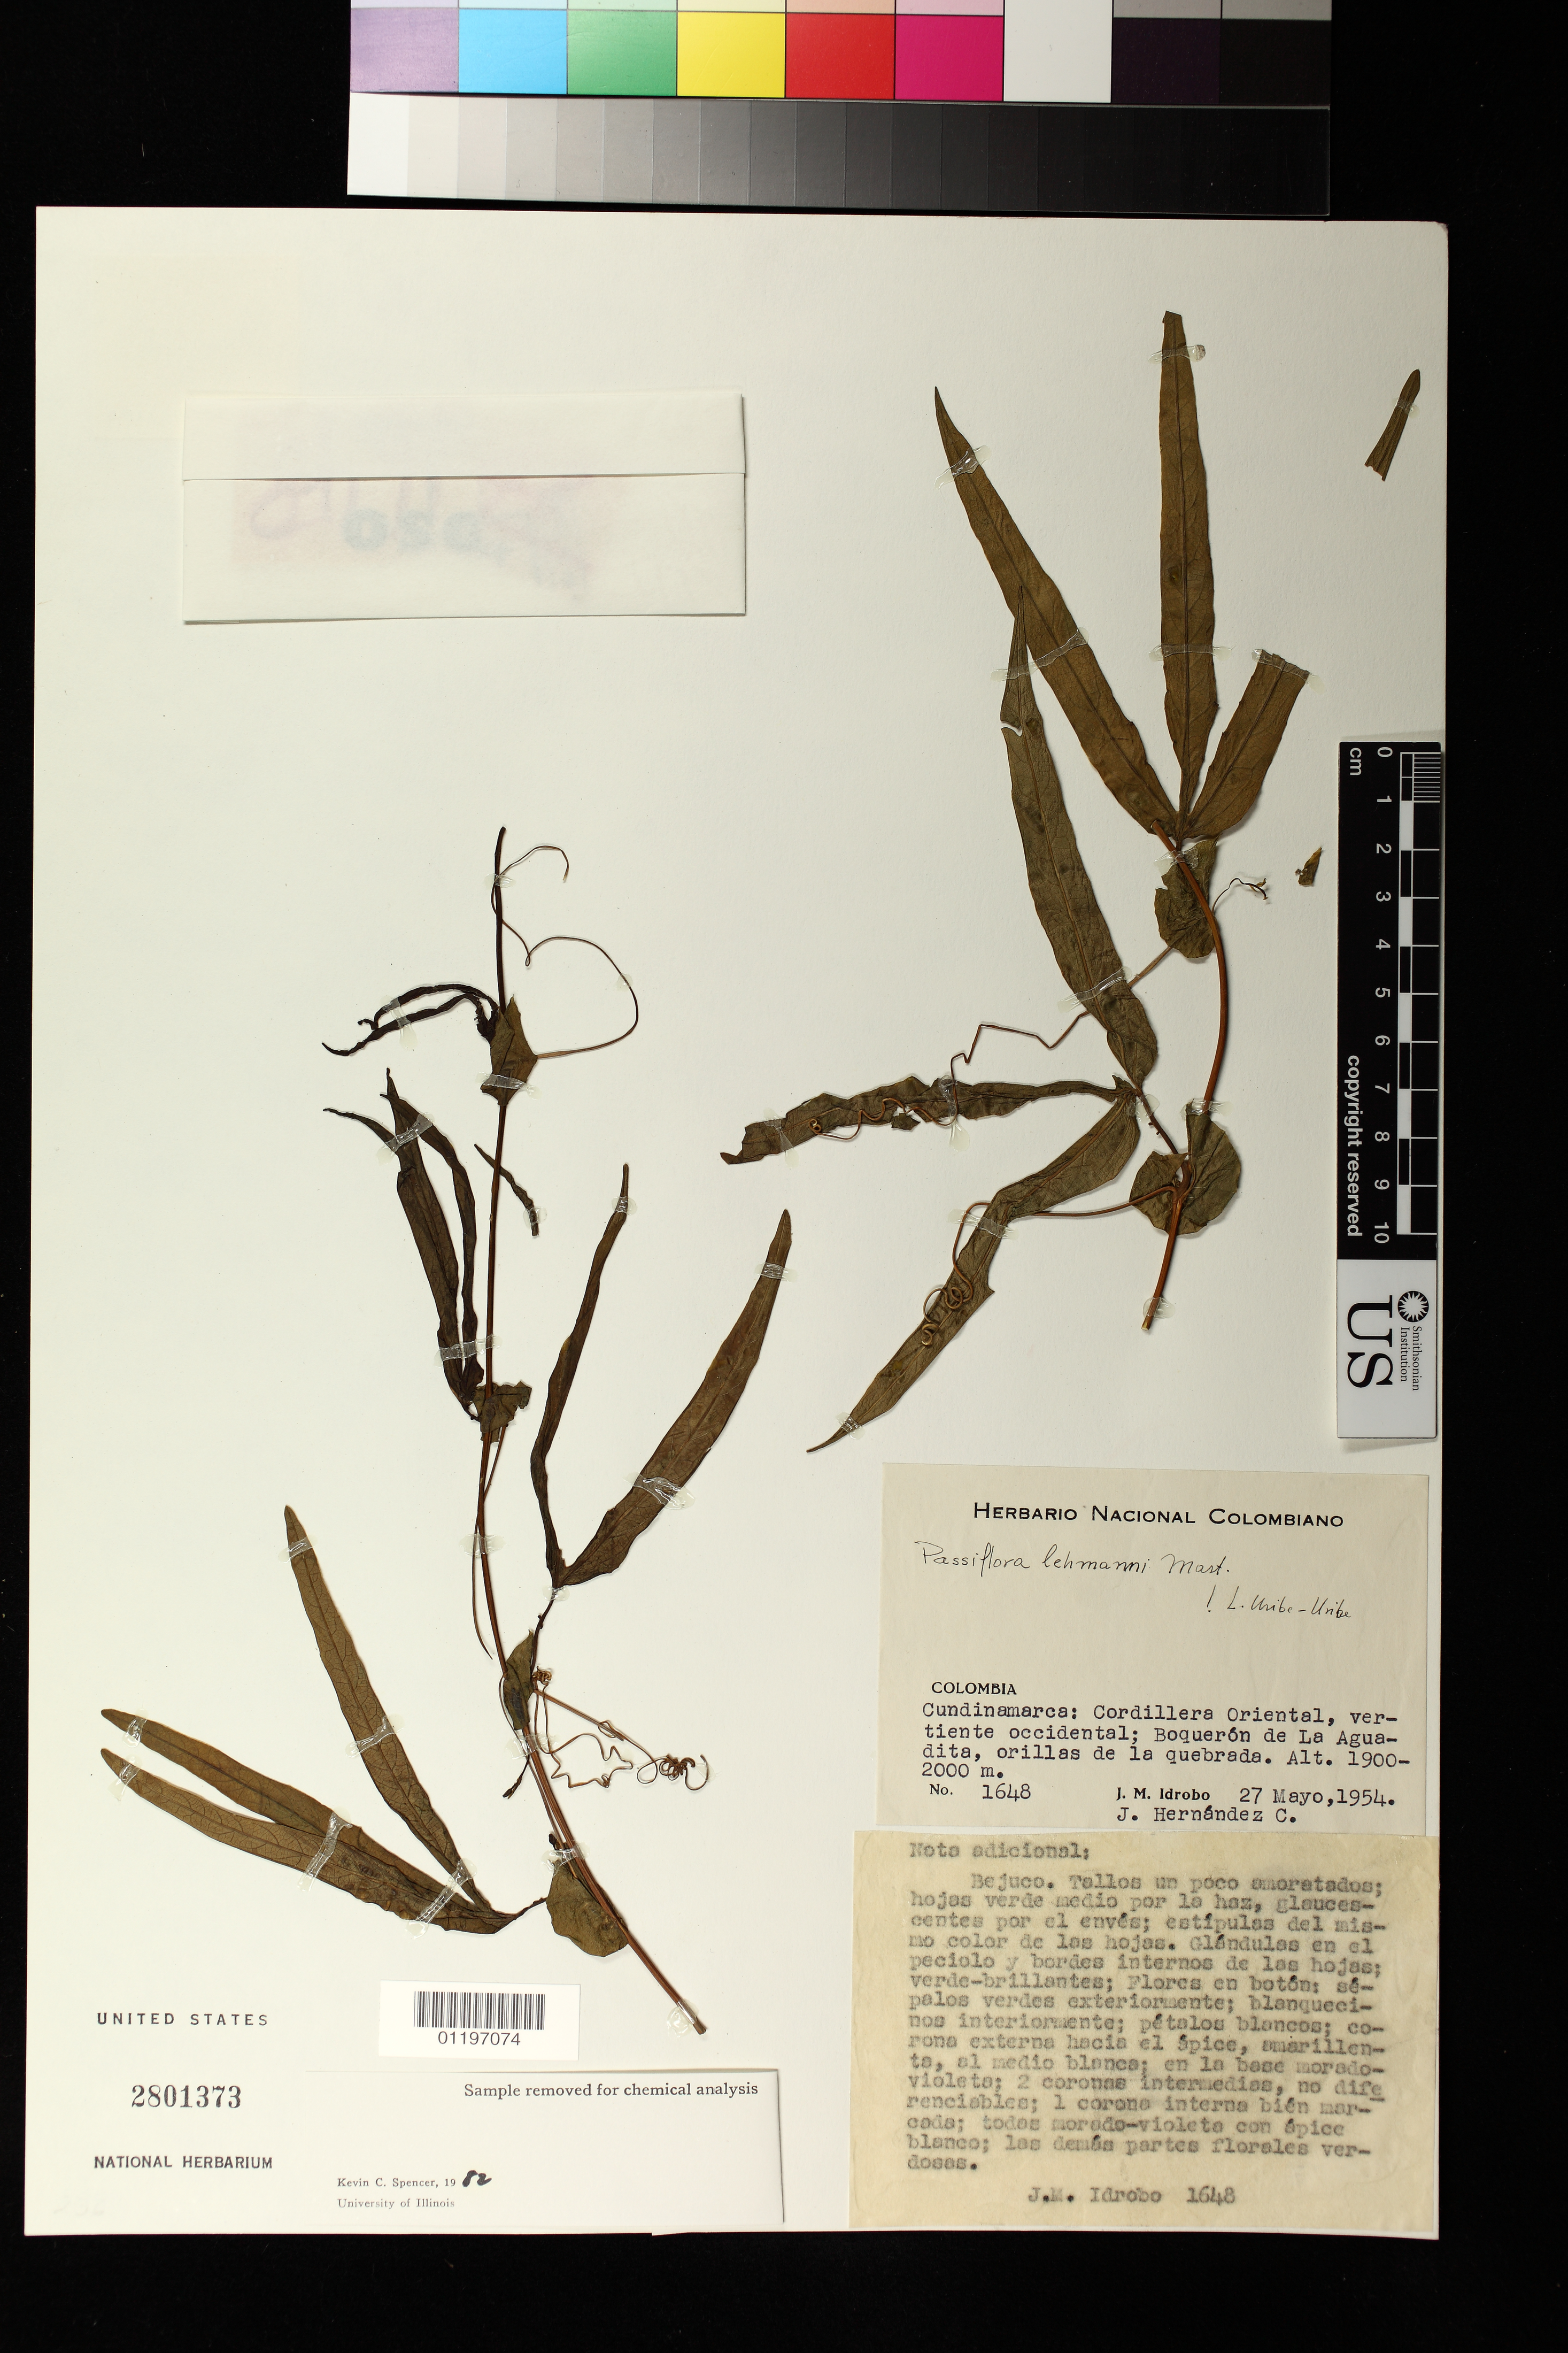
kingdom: Plantae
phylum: Tracheophyta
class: Magnoliopsida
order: Malpighiales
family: Passifloraceae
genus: Passiflora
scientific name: Passiflora lehmanni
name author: Mast.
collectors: J. M. Idrobo & J. Hernandez Camacho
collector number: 1648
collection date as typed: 27 May 1954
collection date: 1954-05-27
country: Colombia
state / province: Cundinamarca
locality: Cordillera Oriental, vertiente occidental; Boquerón de La Aguadita, orillas de la quebrada.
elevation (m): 1900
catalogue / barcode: US 2801373